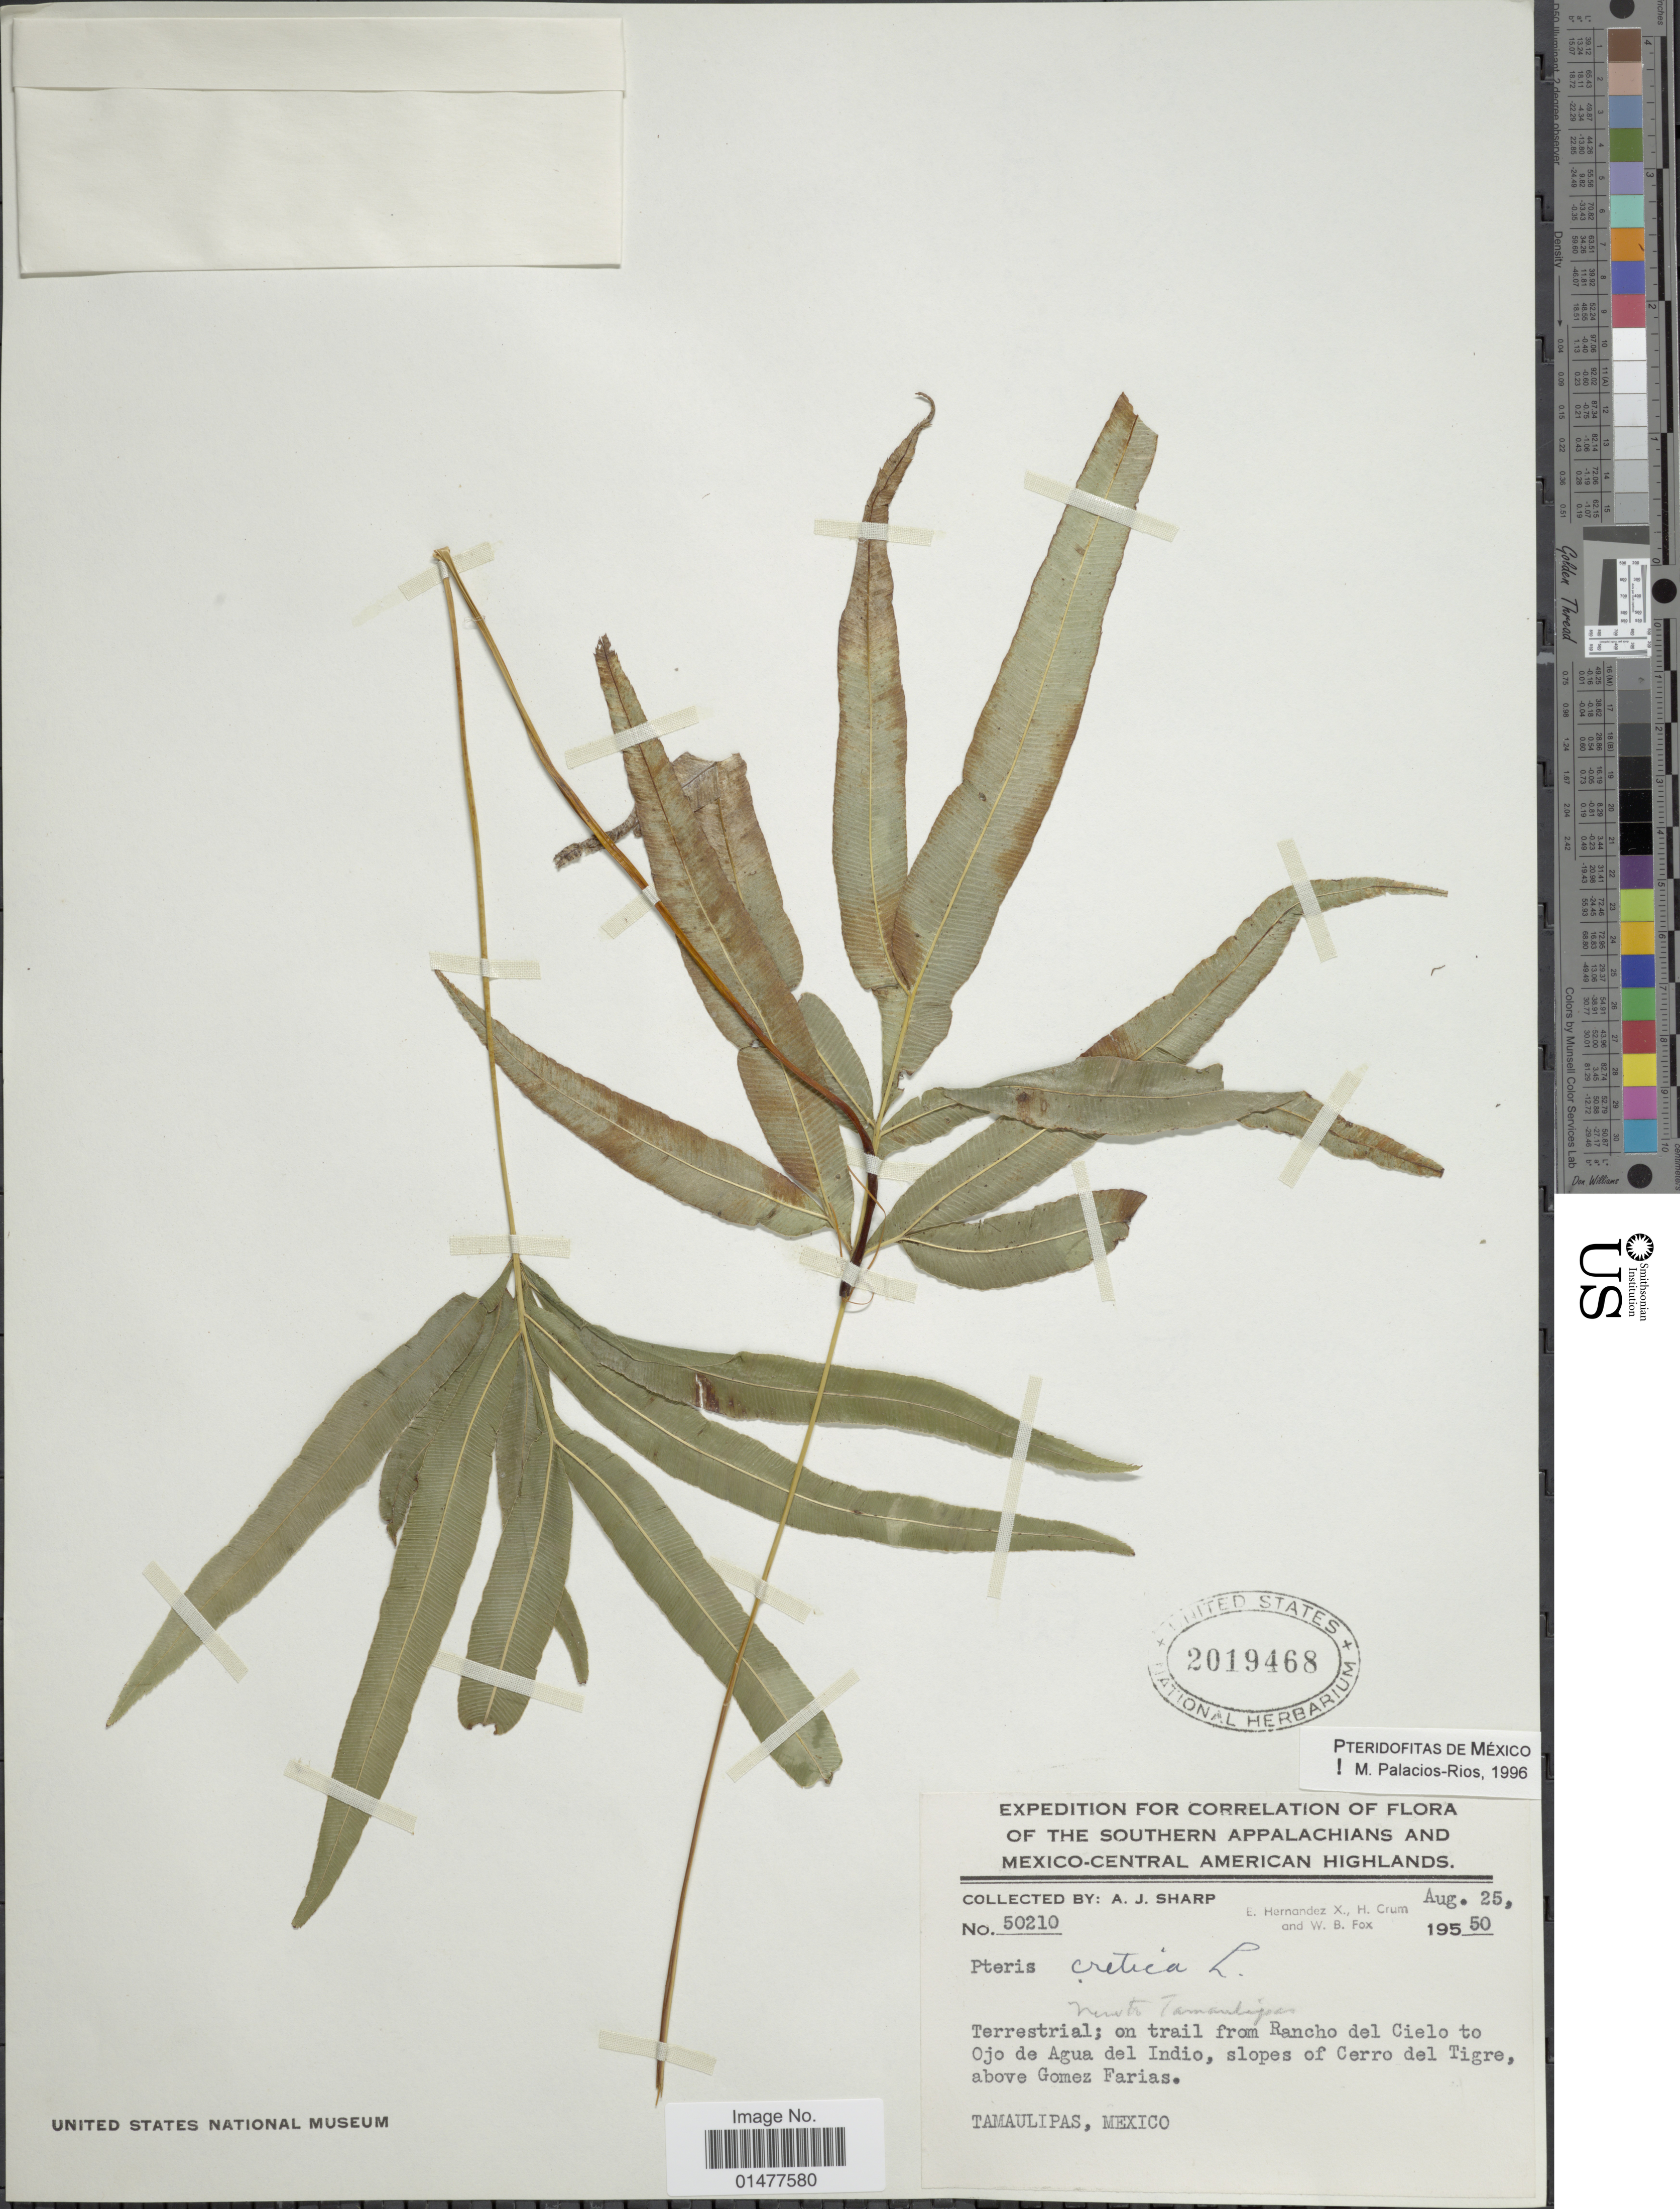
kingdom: Plantae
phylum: Tracheophyta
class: Polypodiopsida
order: Polypodiales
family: Pteridaceae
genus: Pteris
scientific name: Pteris cretica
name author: L.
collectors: A. J. Sharp, E. Hernandez X., H. A. Crum & W. B. Fox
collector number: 50210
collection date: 1950-08-25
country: Mexico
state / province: Tamaulipas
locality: On trail from Rancho del Cielo to Ojo de Agua del Indio, slopes of Cerro del Tigre, above Gomez Farias.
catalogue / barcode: US 2019468